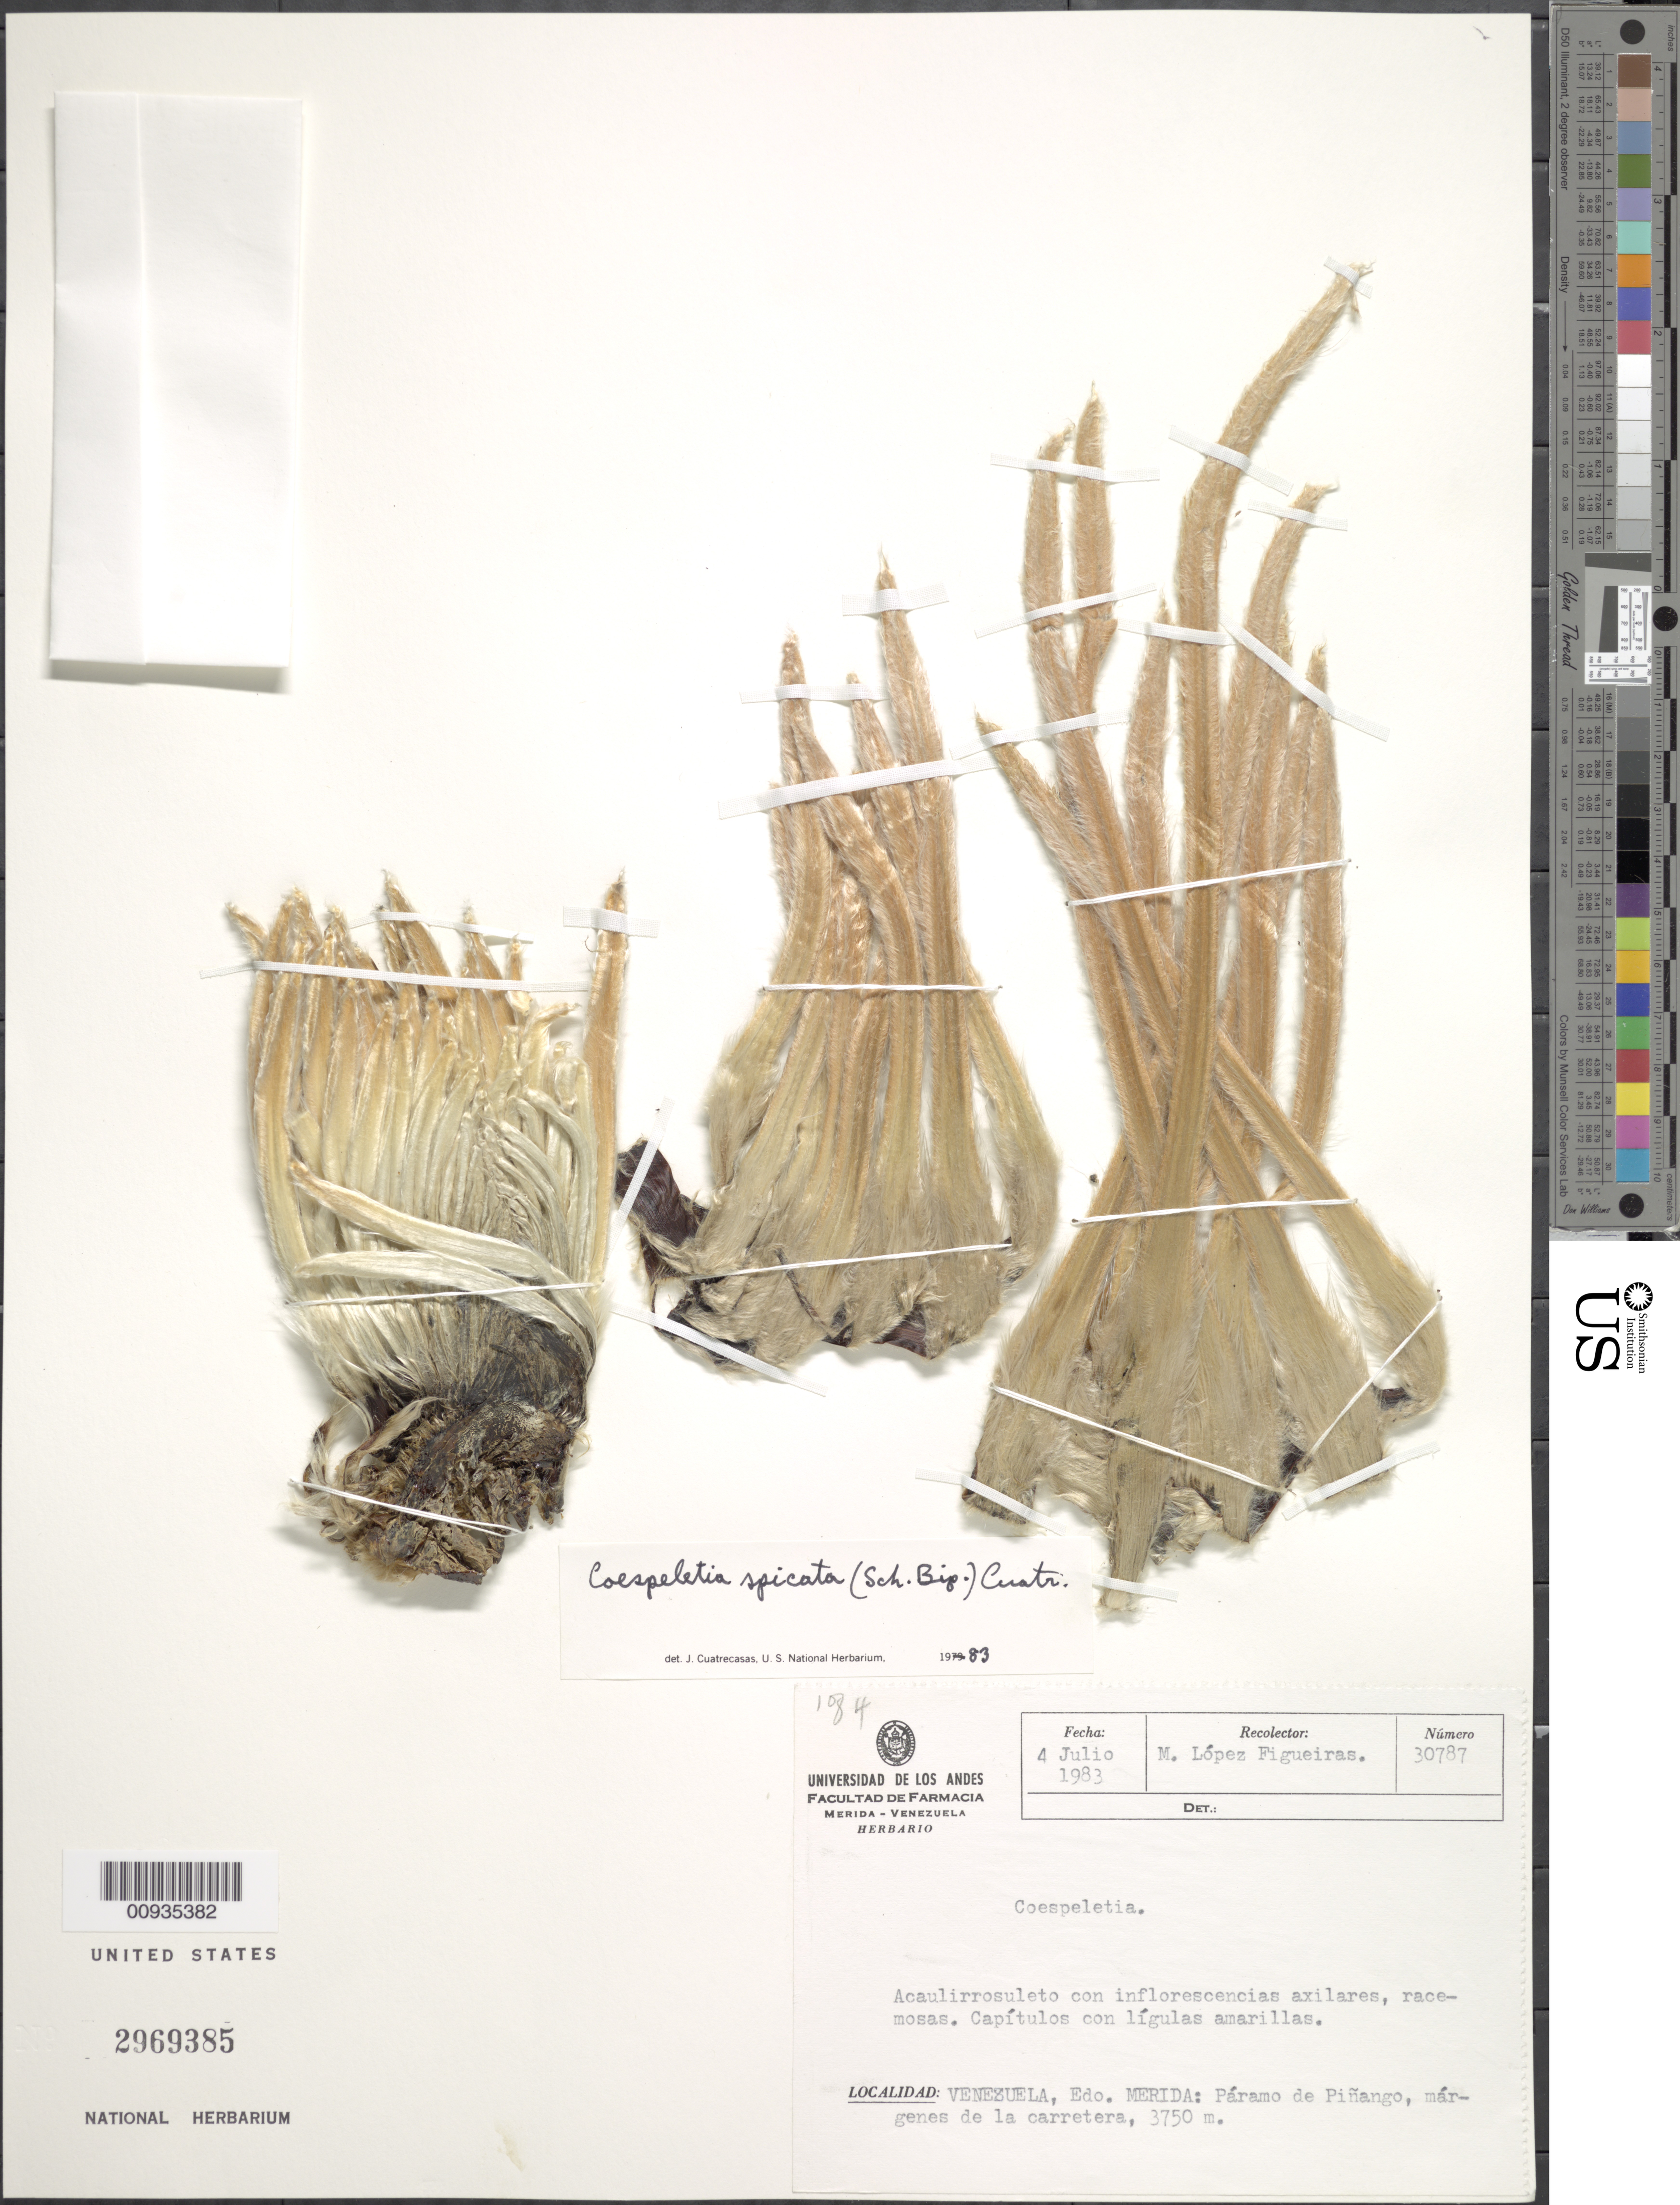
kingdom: Plantae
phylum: Tracheophyta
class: Magnoliopsida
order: Asterales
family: Asteraceae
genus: Coespeletia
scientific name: Coespeletia spicata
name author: (Sch. Bip. ex Wedd.) Cuatrec.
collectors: M. López Figueiras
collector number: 30787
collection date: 1983-07-04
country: Venezuela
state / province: Mérida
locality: Páramo de Piñango. Margenes de la carretera.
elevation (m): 3750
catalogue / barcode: US 2969385